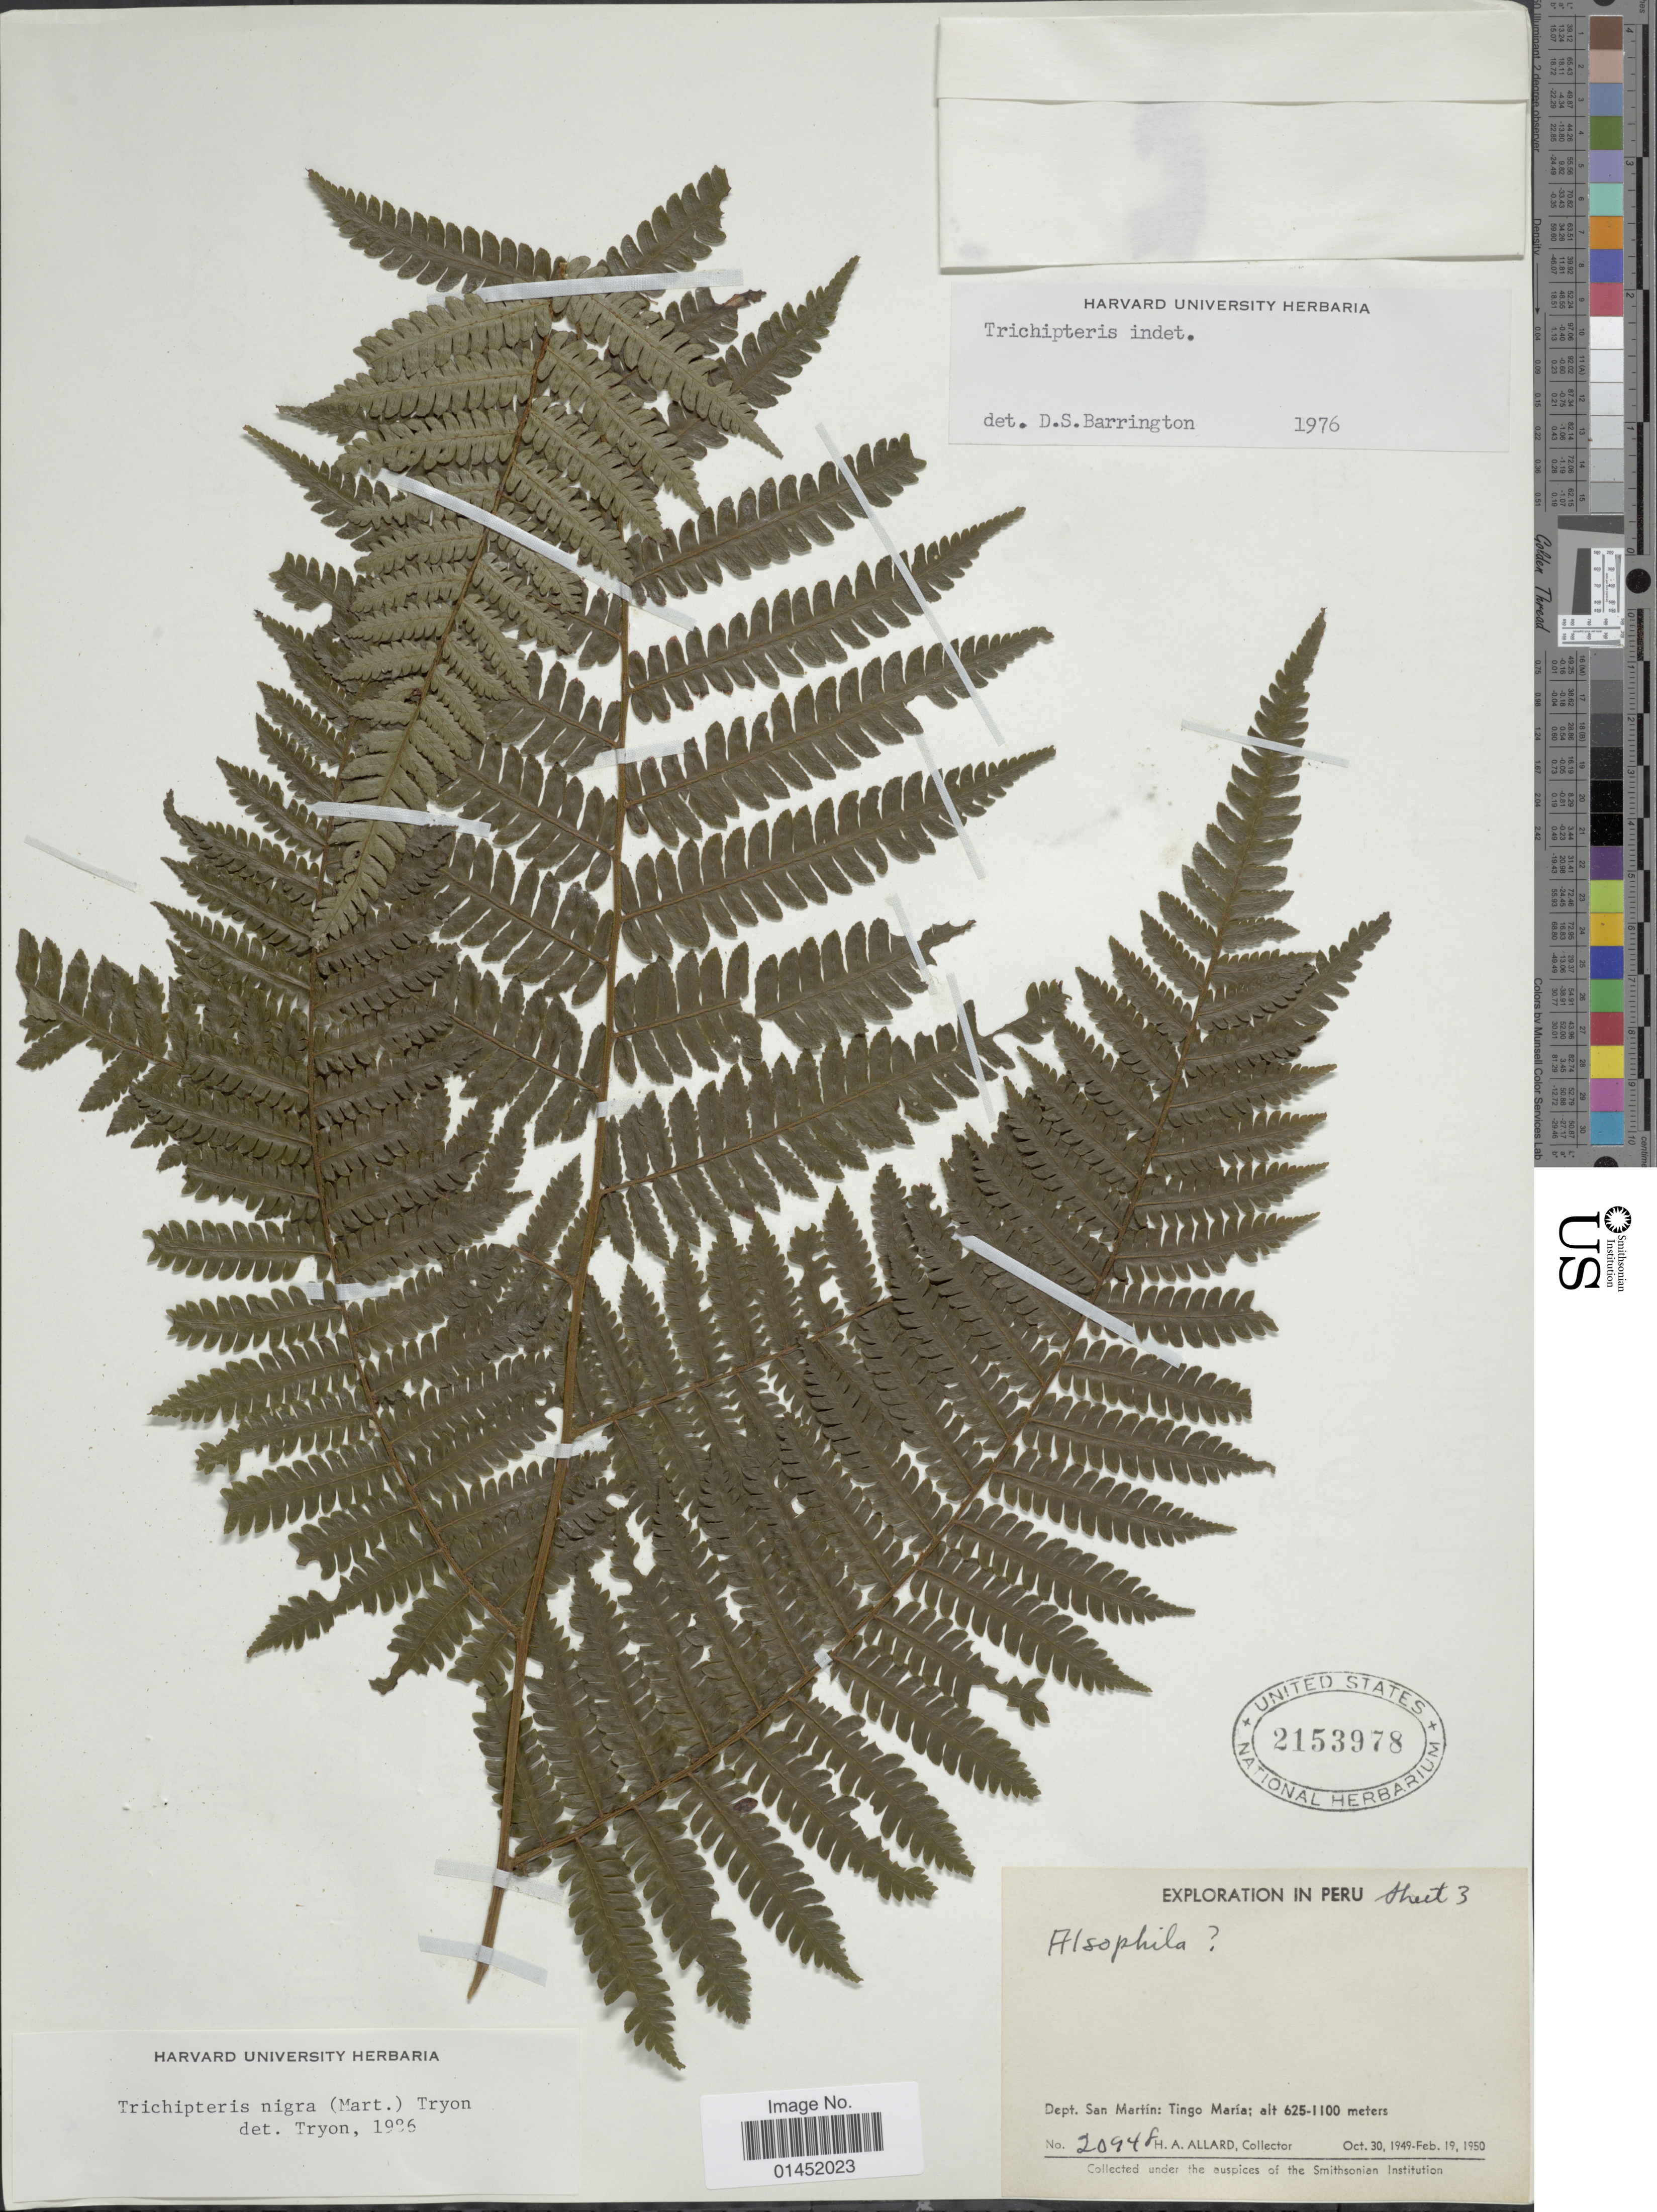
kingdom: Plantae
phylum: Tracheophyta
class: Polypodiopsida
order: Cyatheales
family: Cyatheaceae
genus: Cyathea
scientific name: Cyathea lasiosora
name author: (Mett. ex Kuhn) Domin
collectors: H. A. Allard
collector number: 20948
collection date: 1949-10-30/1950-02-19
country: Peru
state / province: San Martín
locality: Dept. San Martín: Tingo María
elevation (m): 625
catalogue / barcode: US 2153978